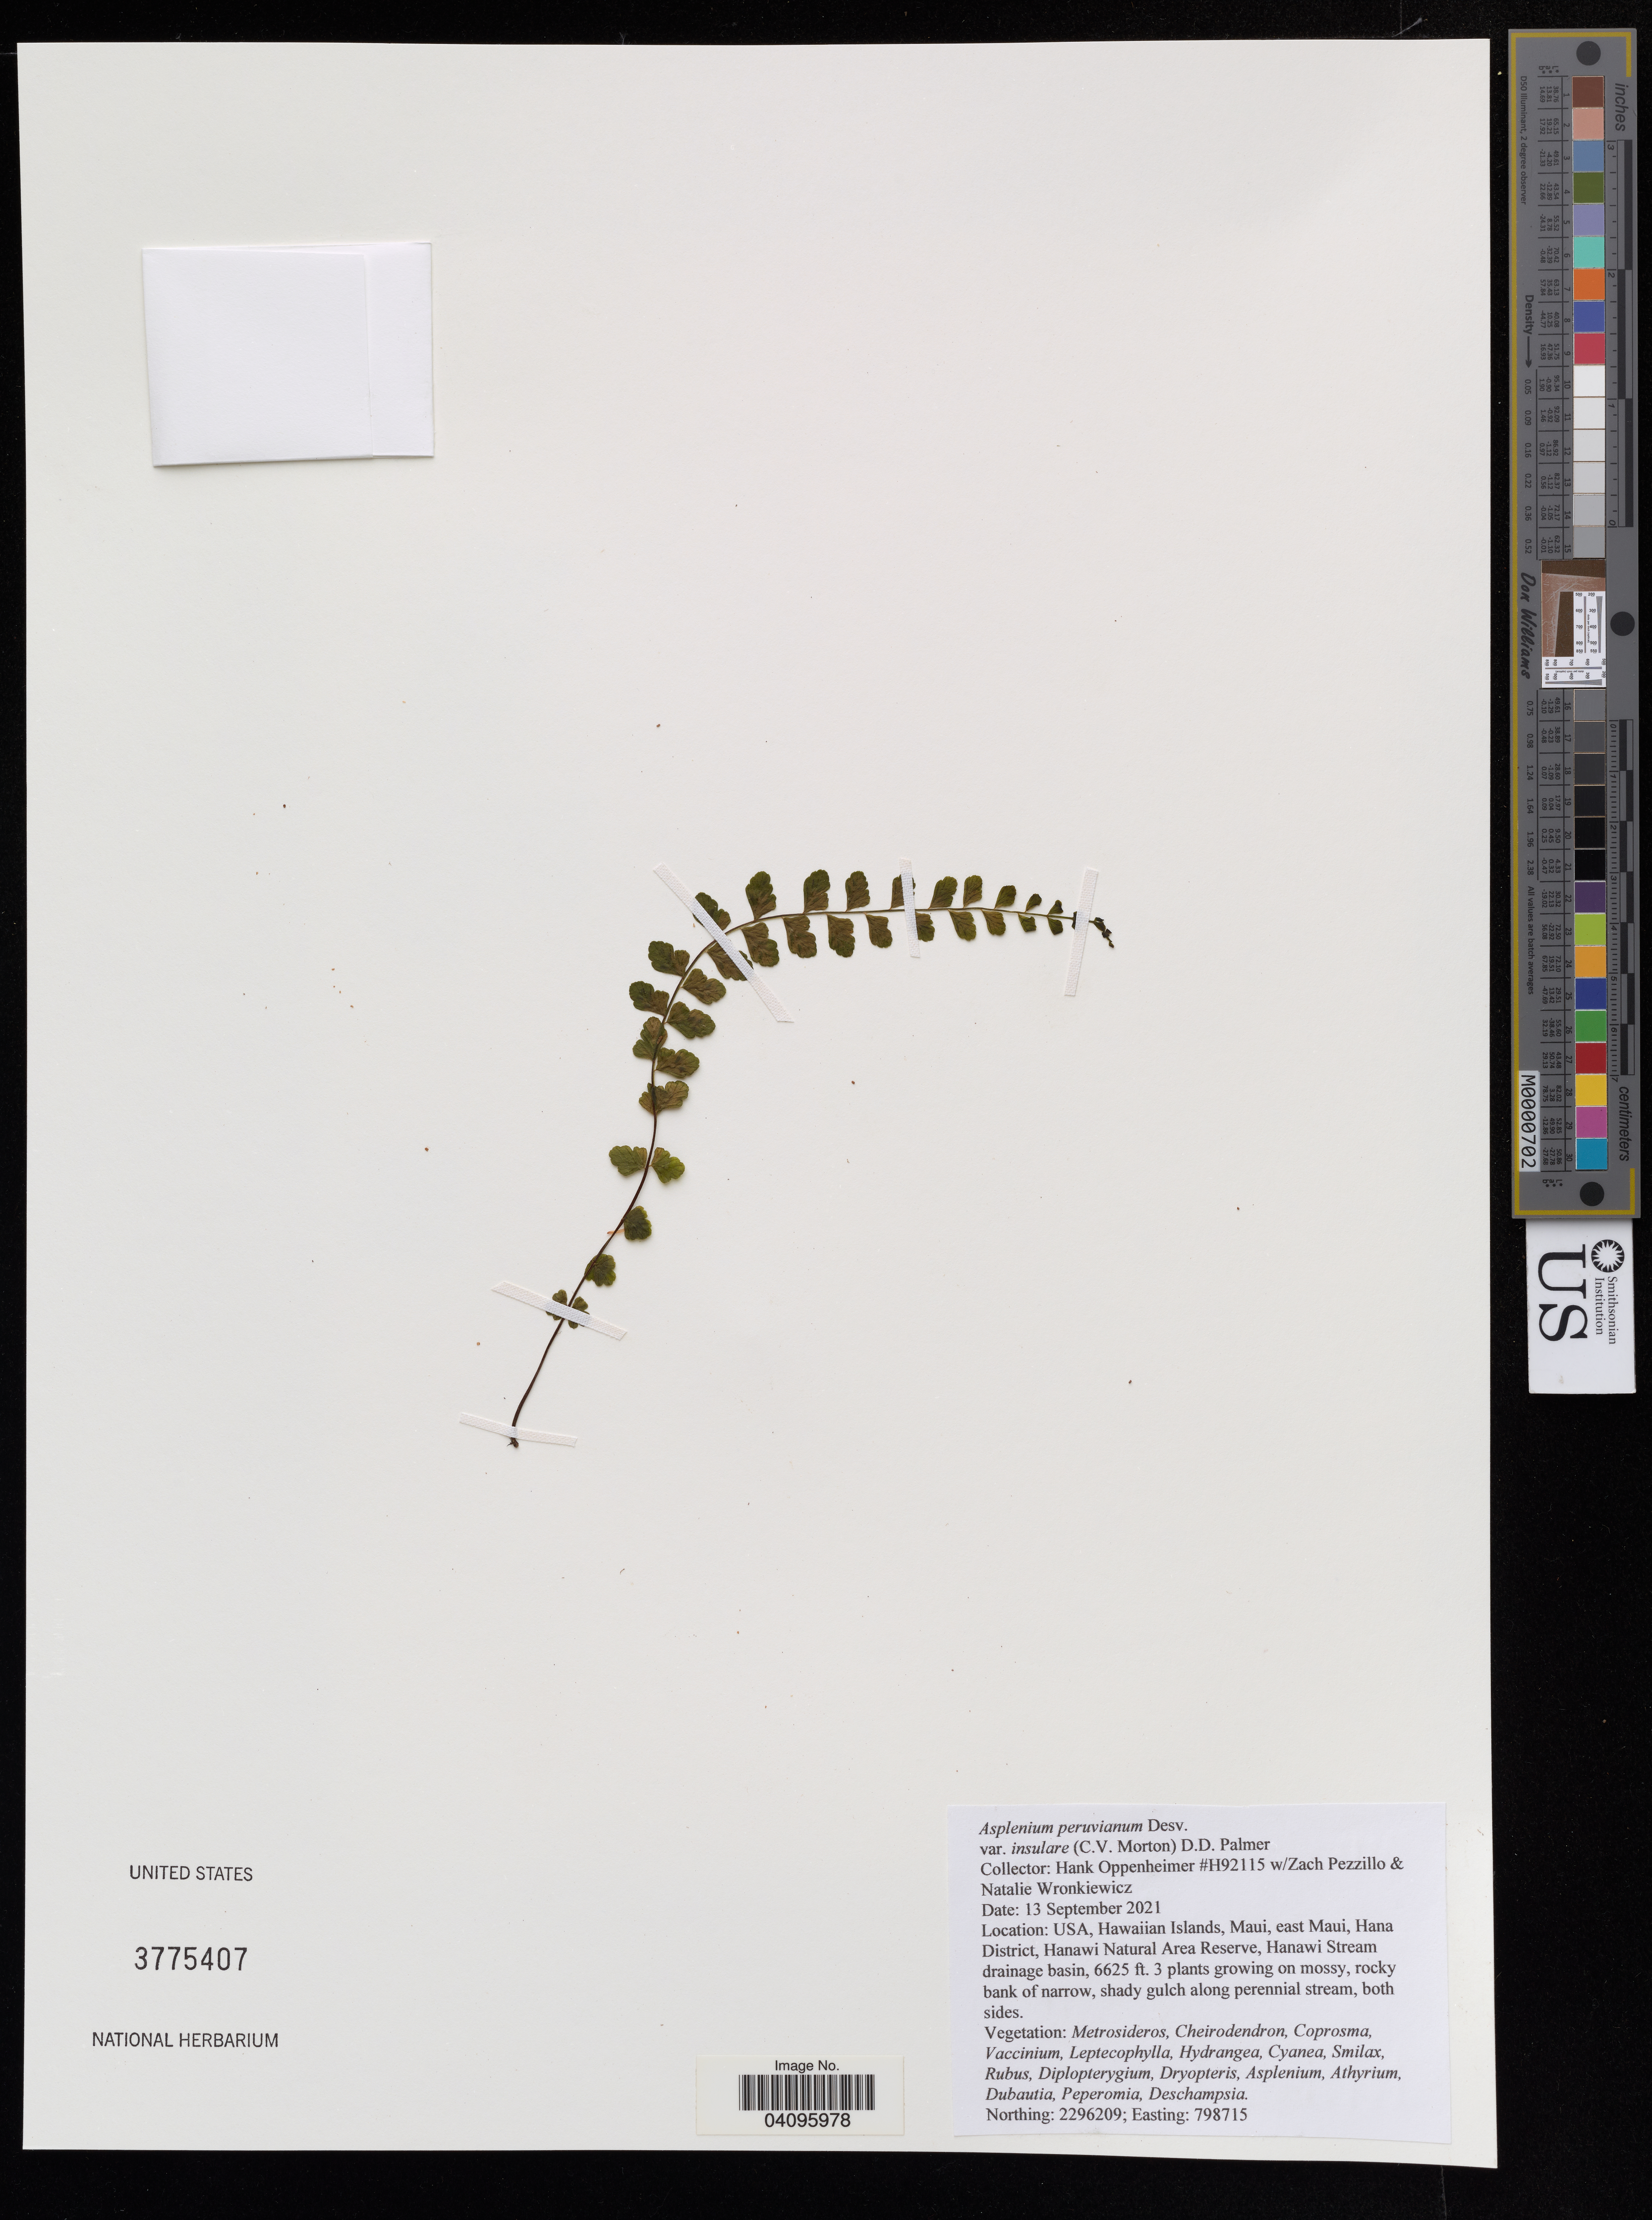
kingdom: Plantae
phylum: Tracheophyta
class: Polypodiopsida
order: Polypodiales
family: Aspleniaceae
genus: Asplenium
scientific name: Asplenium peruvianum var. insulare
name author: (C.V. Morton) D.D. Palmer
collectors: H. Oppenheimer, Z. Pezzillo & N. Wronkiewicz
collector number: H92115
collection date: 2021-09-13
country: United States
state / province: Hawaii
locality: Maui, east Maui, Hana District, Hanawi Natural Area Reserve, Hanawi Stream drainage basin.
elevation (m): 2019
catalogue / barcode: US 3775407